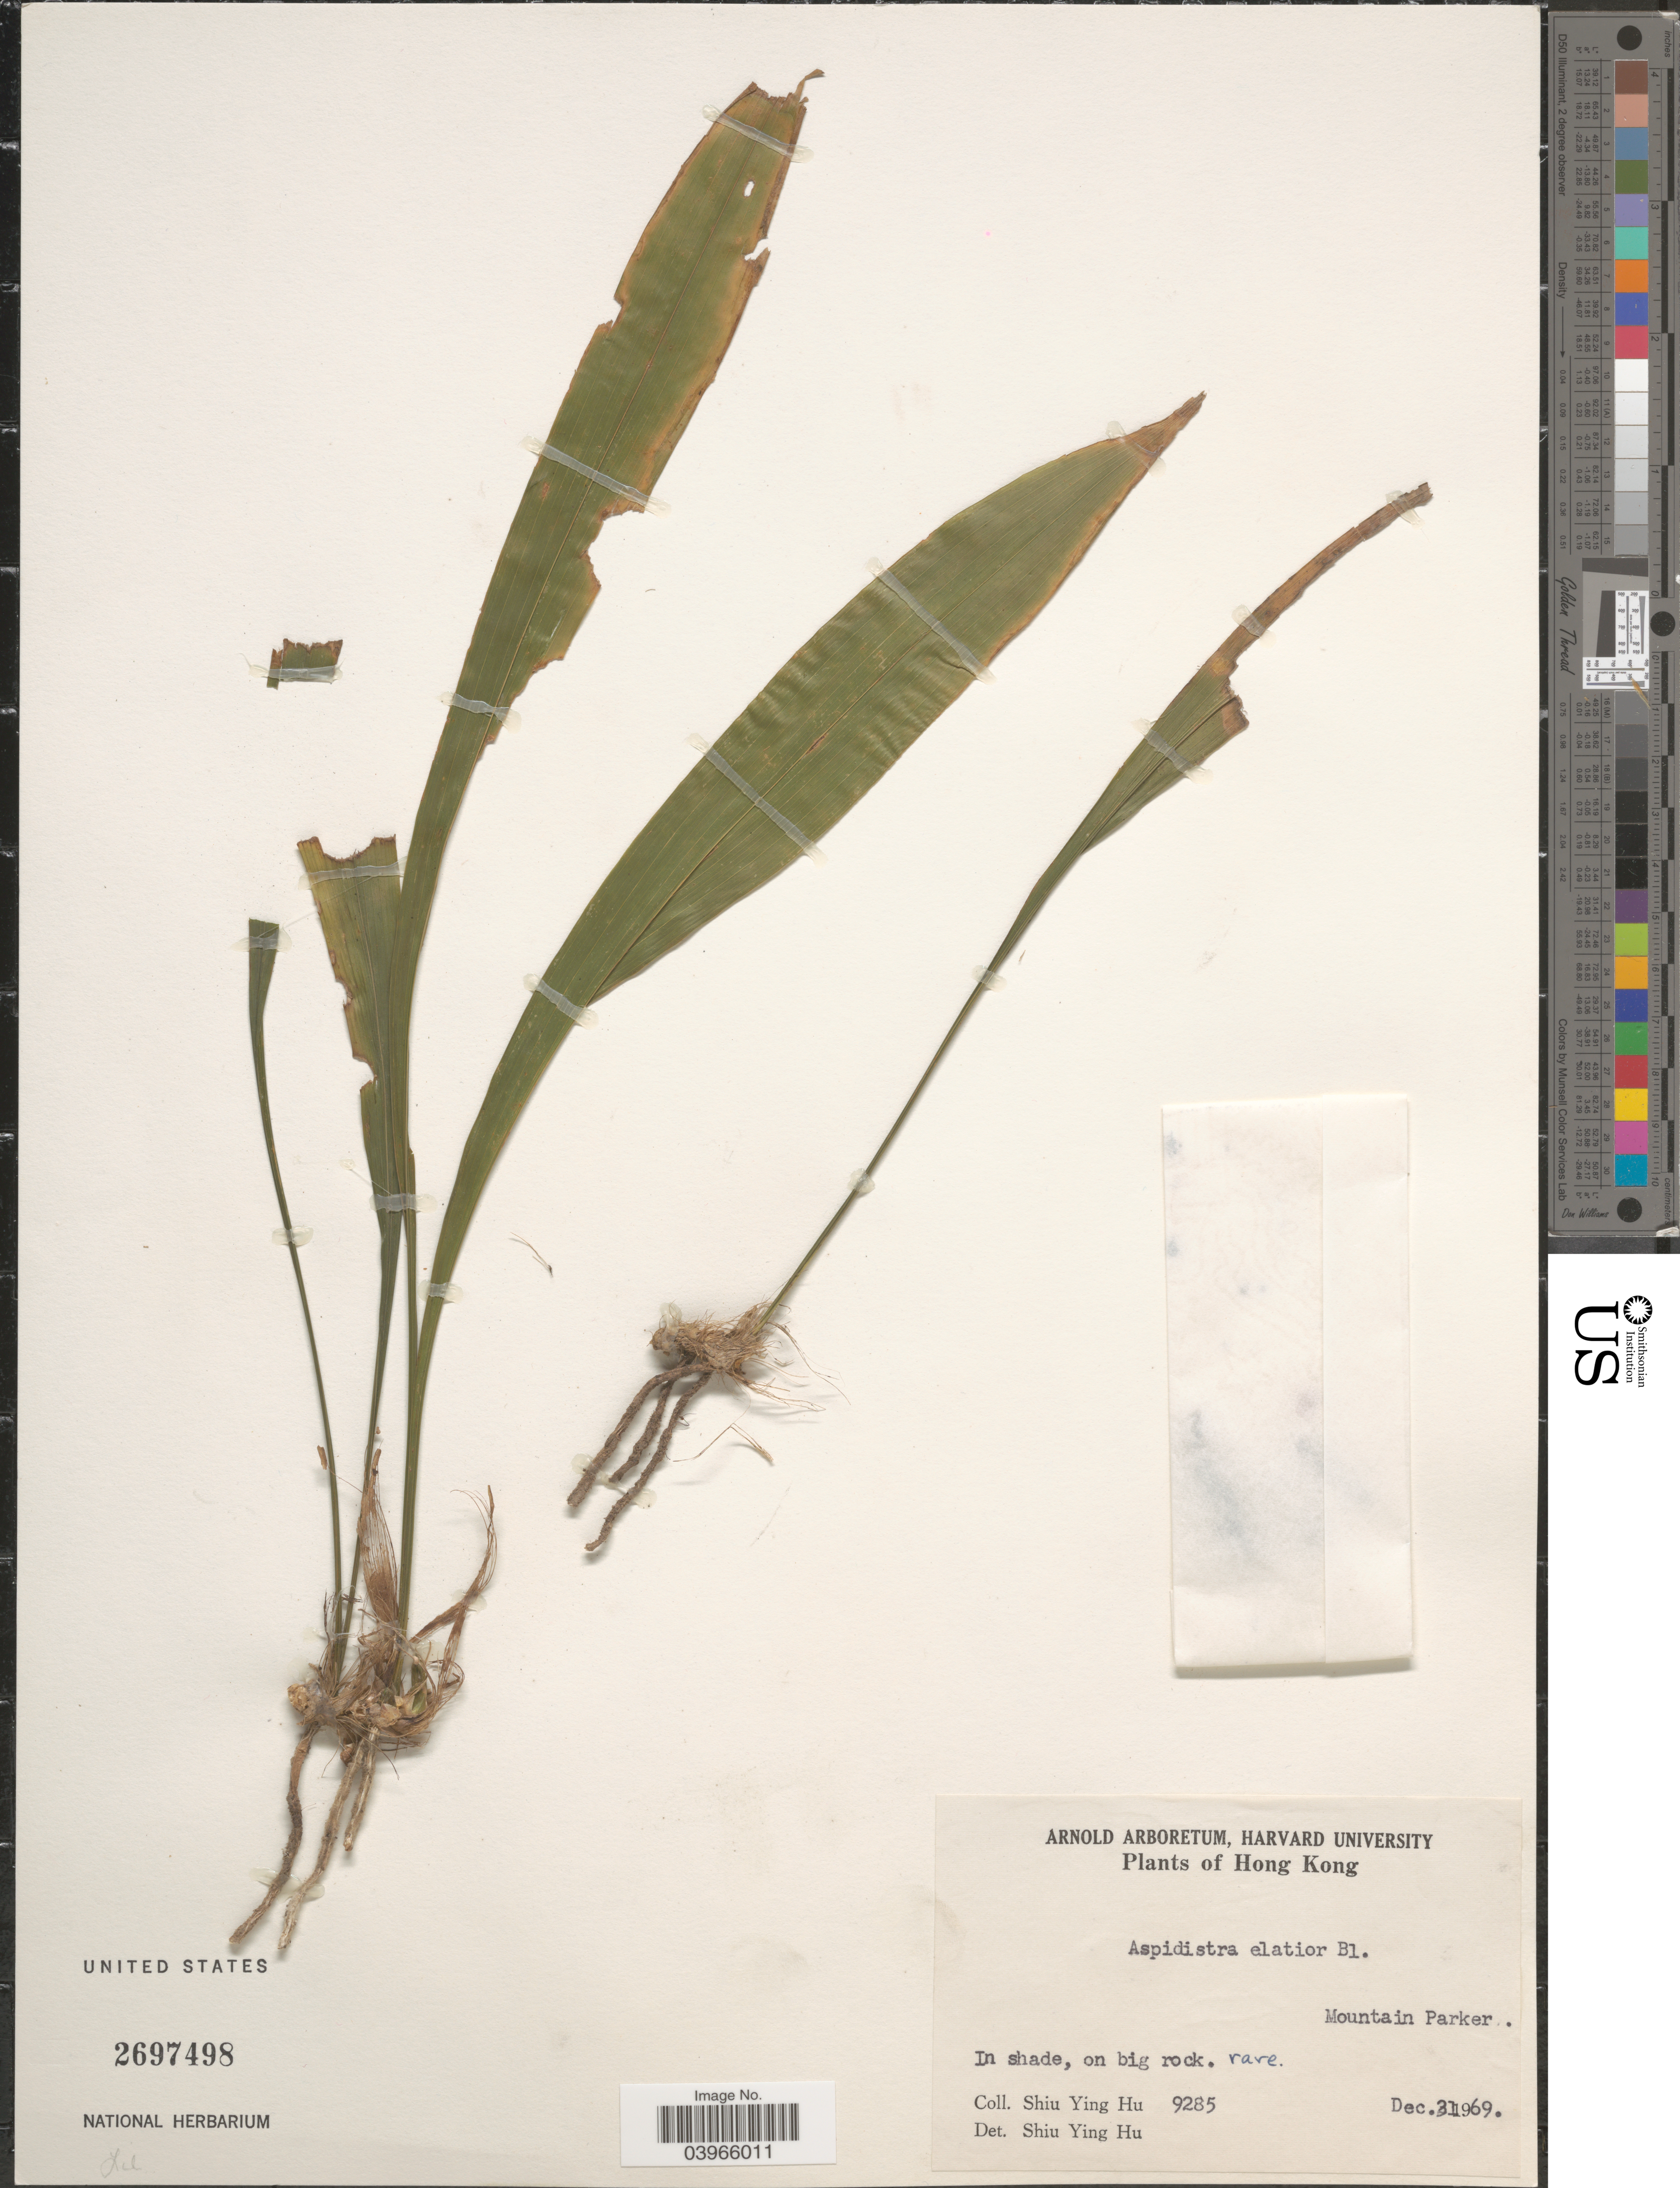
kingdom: Plantae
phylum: Tracheophyta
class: Liliopsida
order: Asparagales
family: Asparagaceae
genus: Aspidistra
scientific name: Aspidistra elatior 'Variegata'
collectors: S. Y. Hu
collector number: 9285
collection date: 1969-12-31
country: China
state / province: Hong Kong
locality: Mountain Parker.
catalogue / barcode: US 2697498